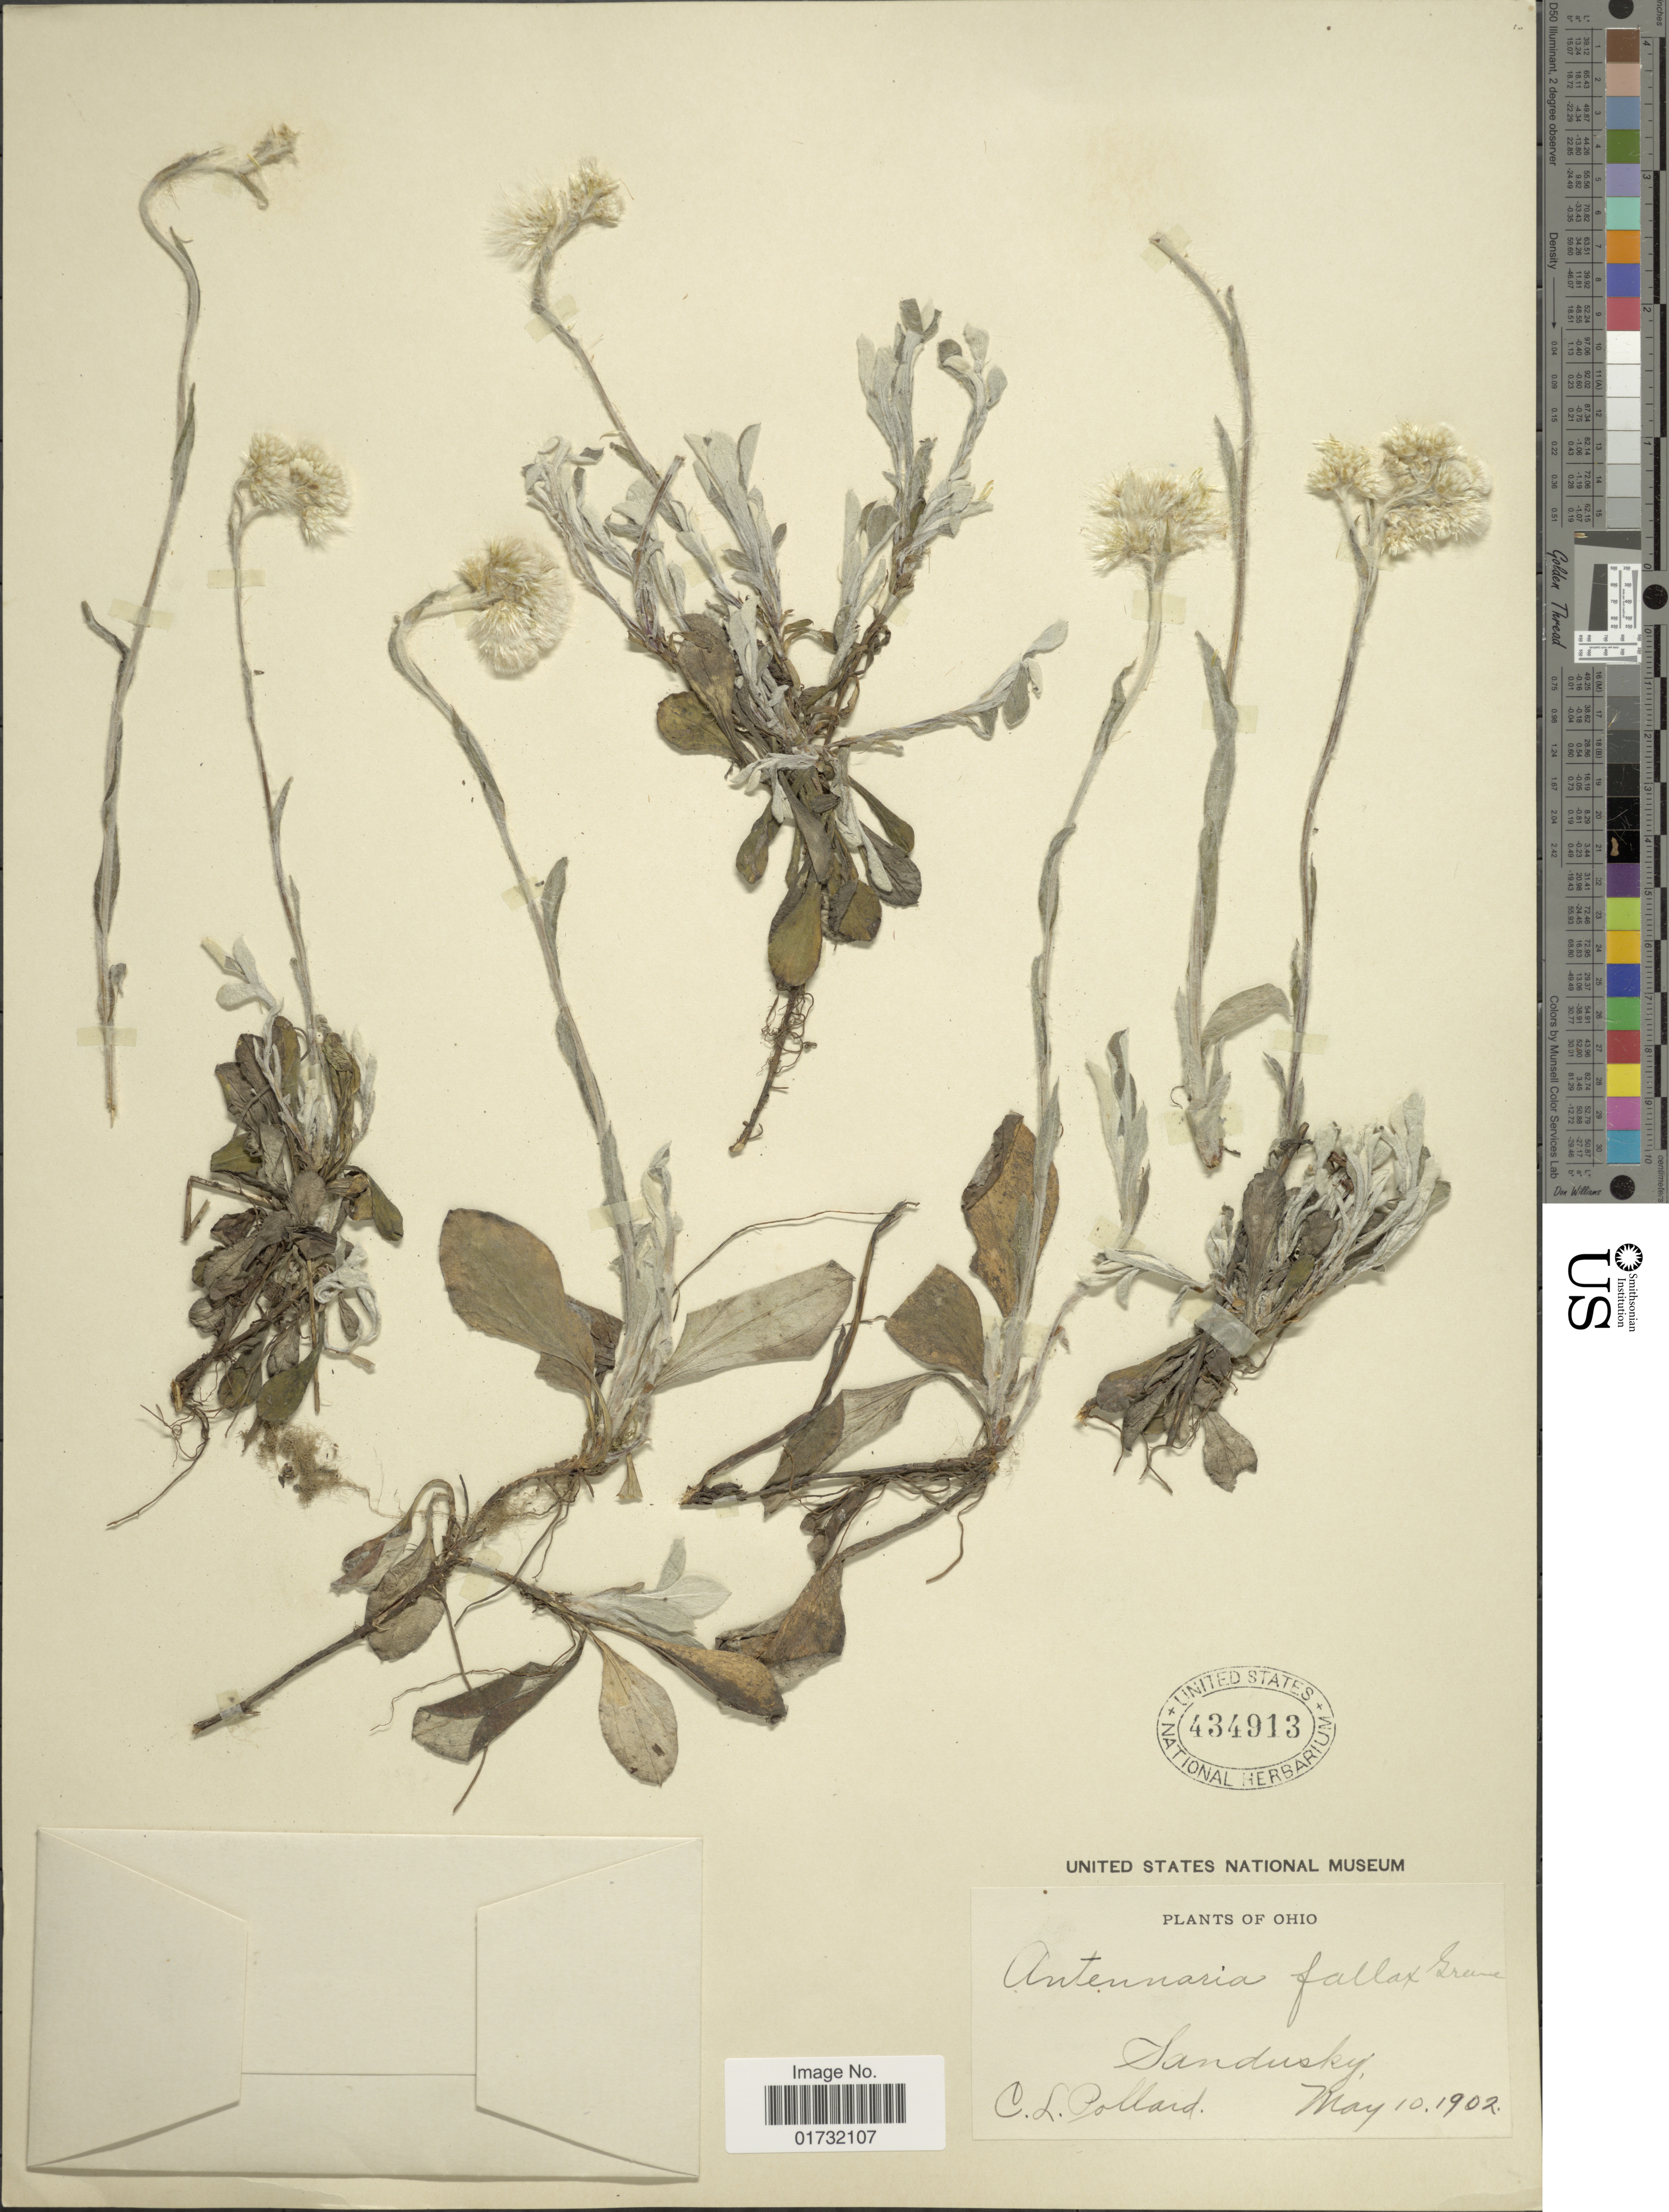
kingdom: Plantae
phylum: Tracheophyta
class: Magnoliopsida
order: Asterales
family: Asteraceae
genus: Antennaria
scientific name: Antennaria parlinii subsp. fallax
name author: (Greene) R.J. Bayer & Stebbins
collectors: C. L. Pollard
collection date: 1902-05-10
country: United States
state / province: Ohio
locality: Sandusky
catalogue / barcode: US 434913